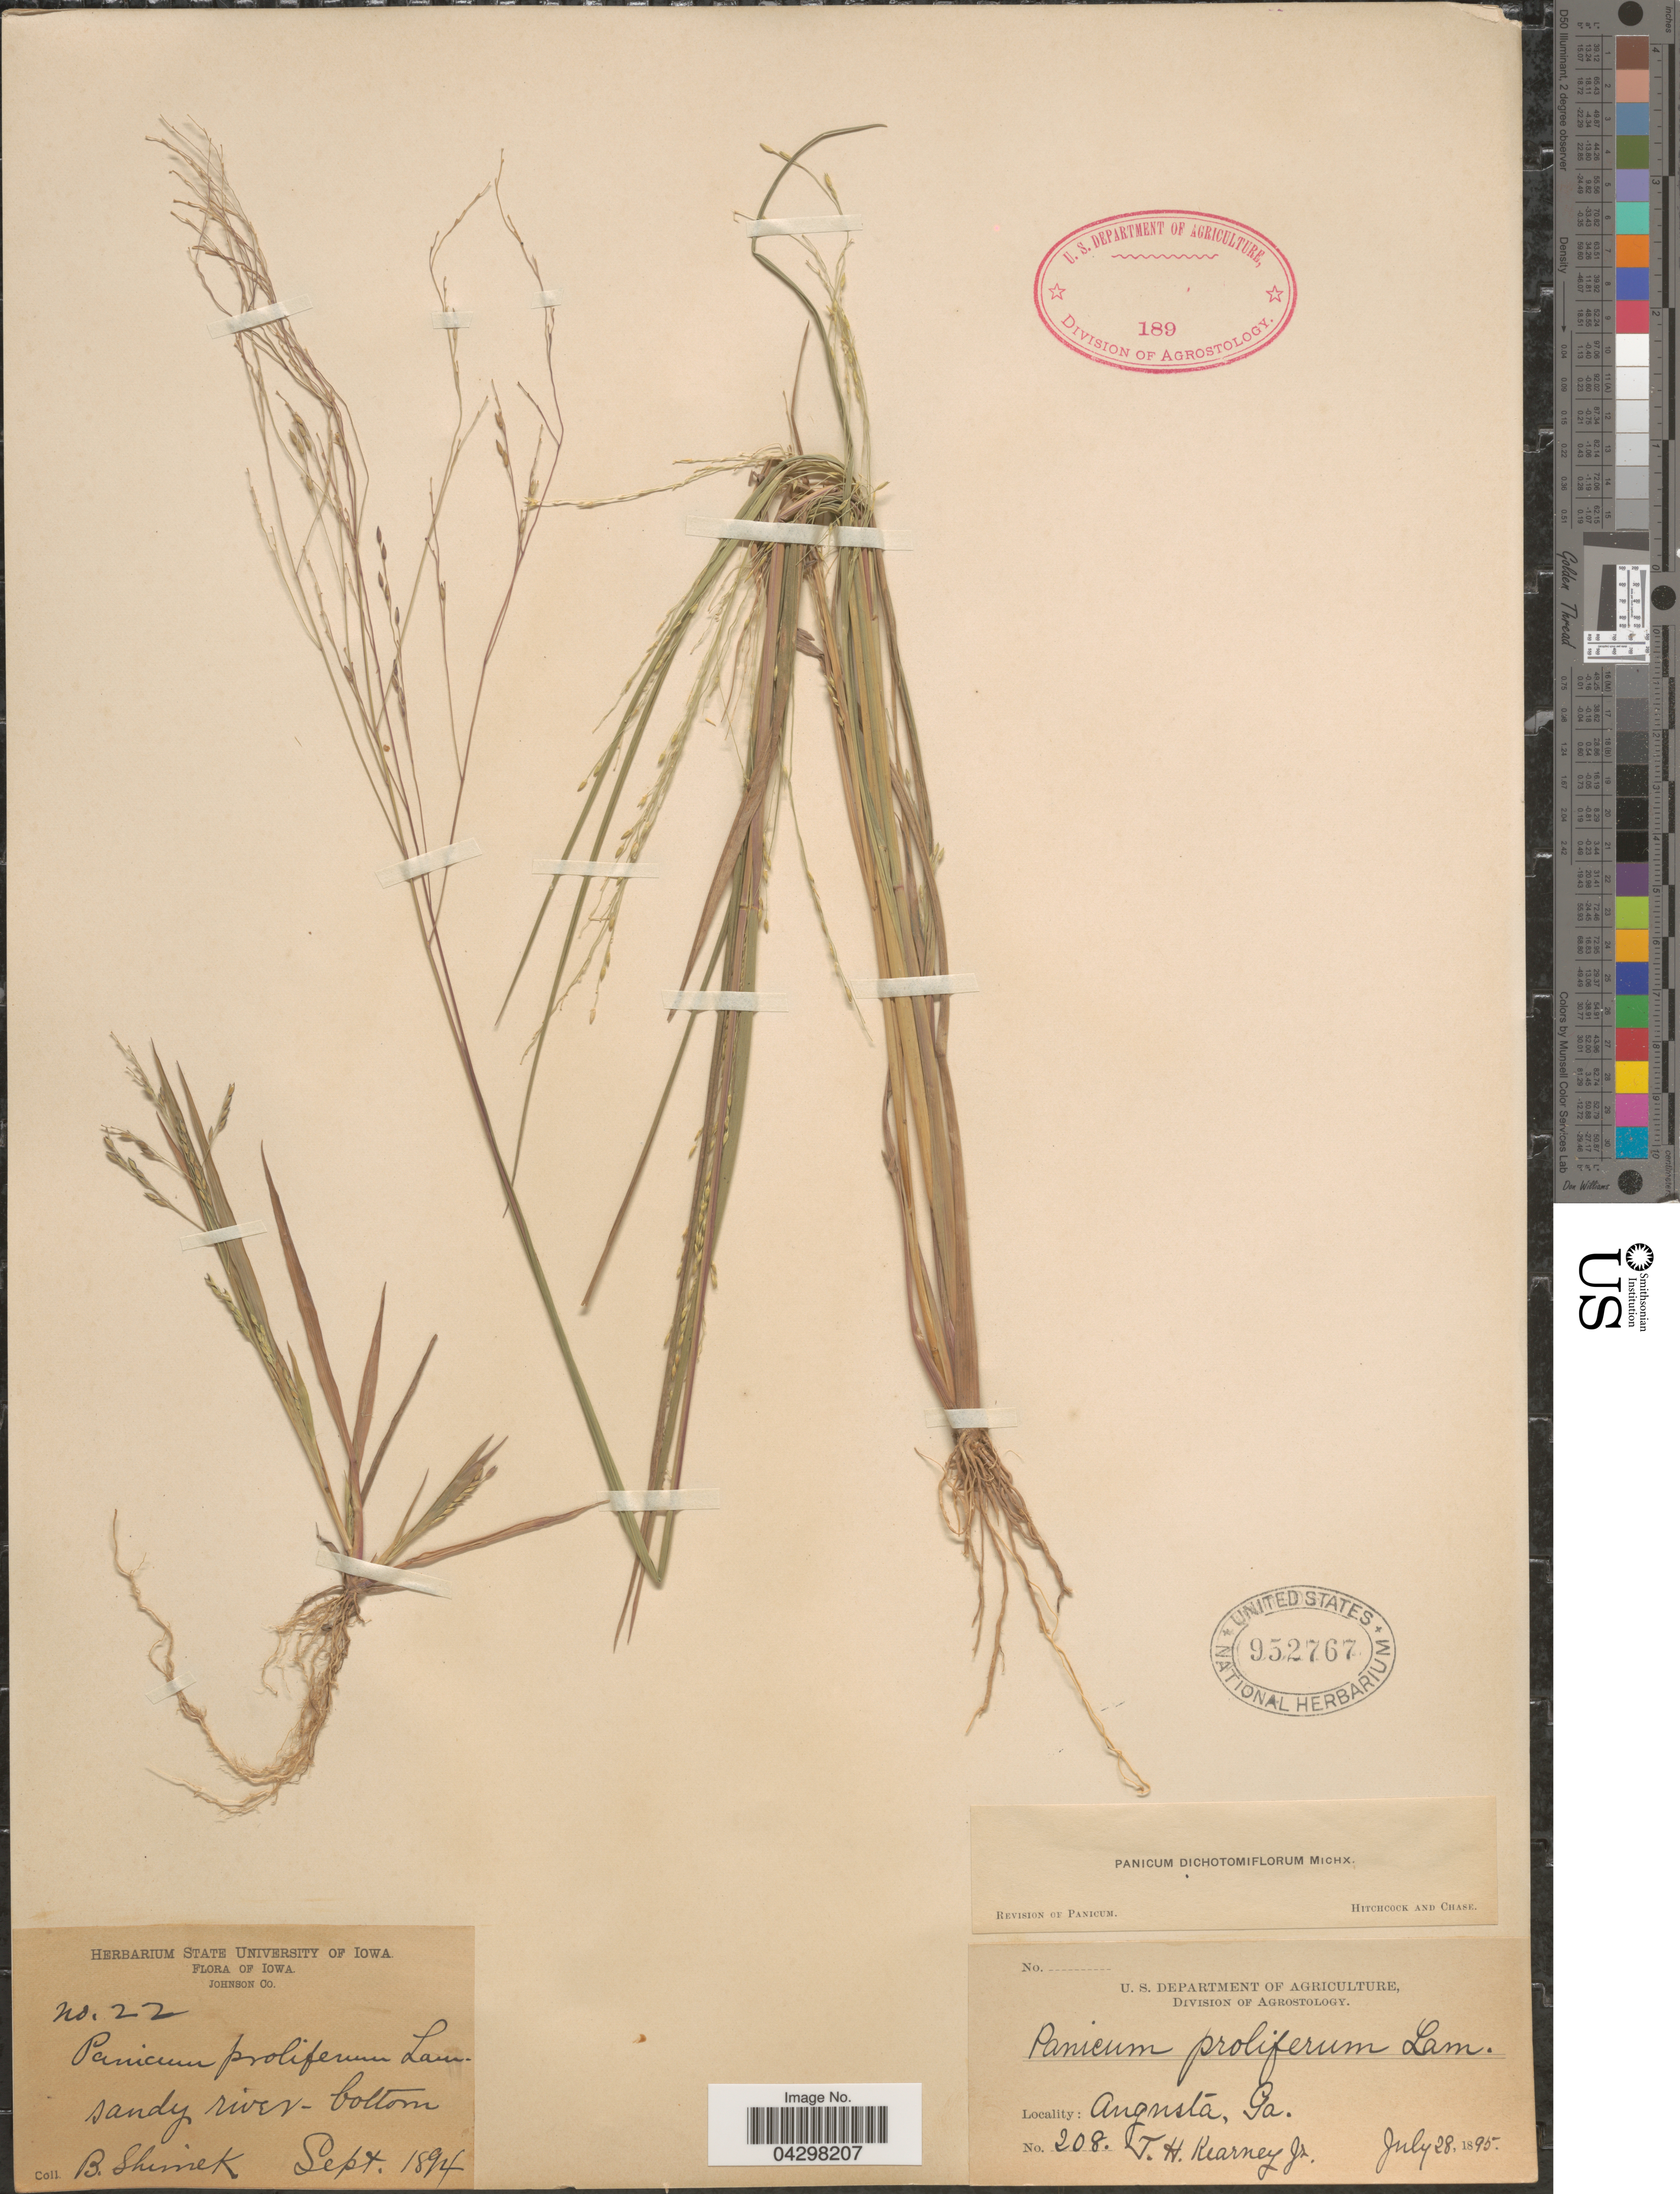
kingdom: Plantae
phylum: Tracheophyta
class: Liliopsida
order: Poales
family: Poaceae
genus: Panicum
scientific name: Panicum dichotomiflorum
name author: Michx.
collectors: T. H. Kearney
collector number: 208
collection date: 1895-07-28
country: United States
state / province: Georgia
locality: Augusta.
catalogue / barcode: US 952767